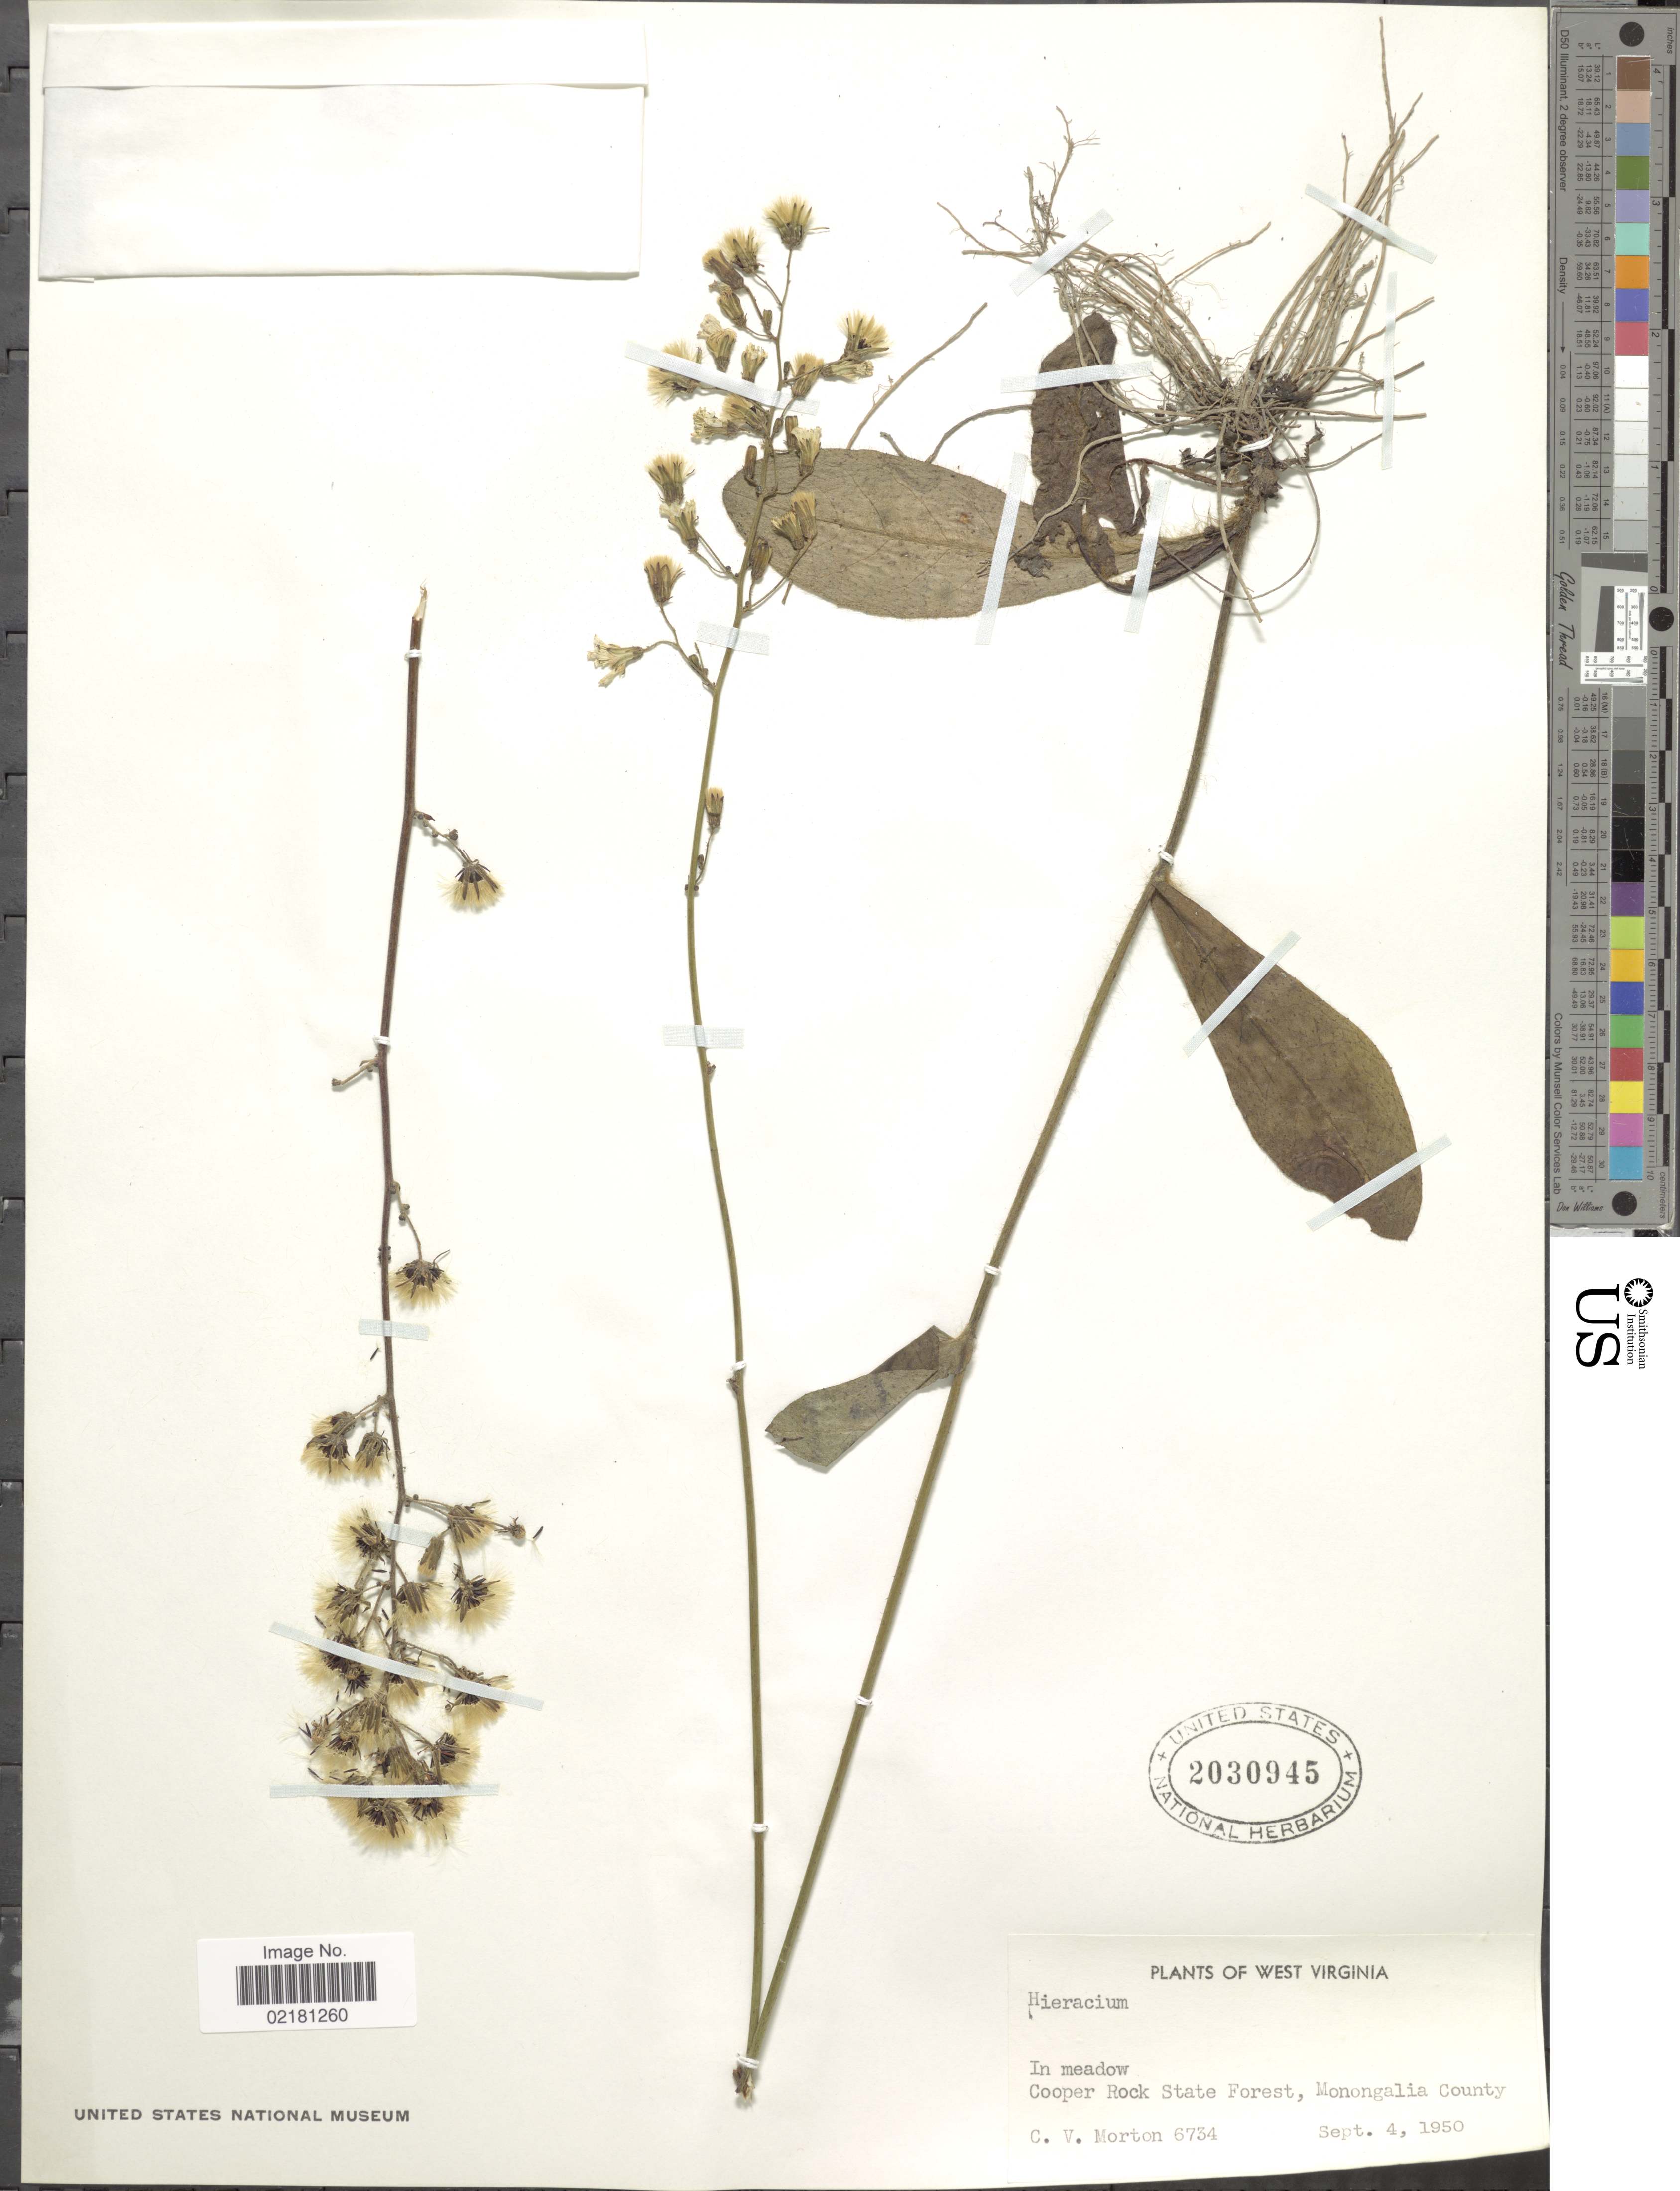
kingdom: Plantae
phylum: Tracheophyta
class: Magnoliopsida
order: Asterales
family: Asteraceae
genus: Hieracium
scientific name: Hieracium repandulare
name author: Druce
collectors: C. V. Morton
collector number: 6734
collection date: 1950-09-04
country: United States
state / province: West Virginia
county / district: Monongalia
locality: In meadow, Cooper Rock Forest, Monongalia County.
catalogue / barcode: US 2030945